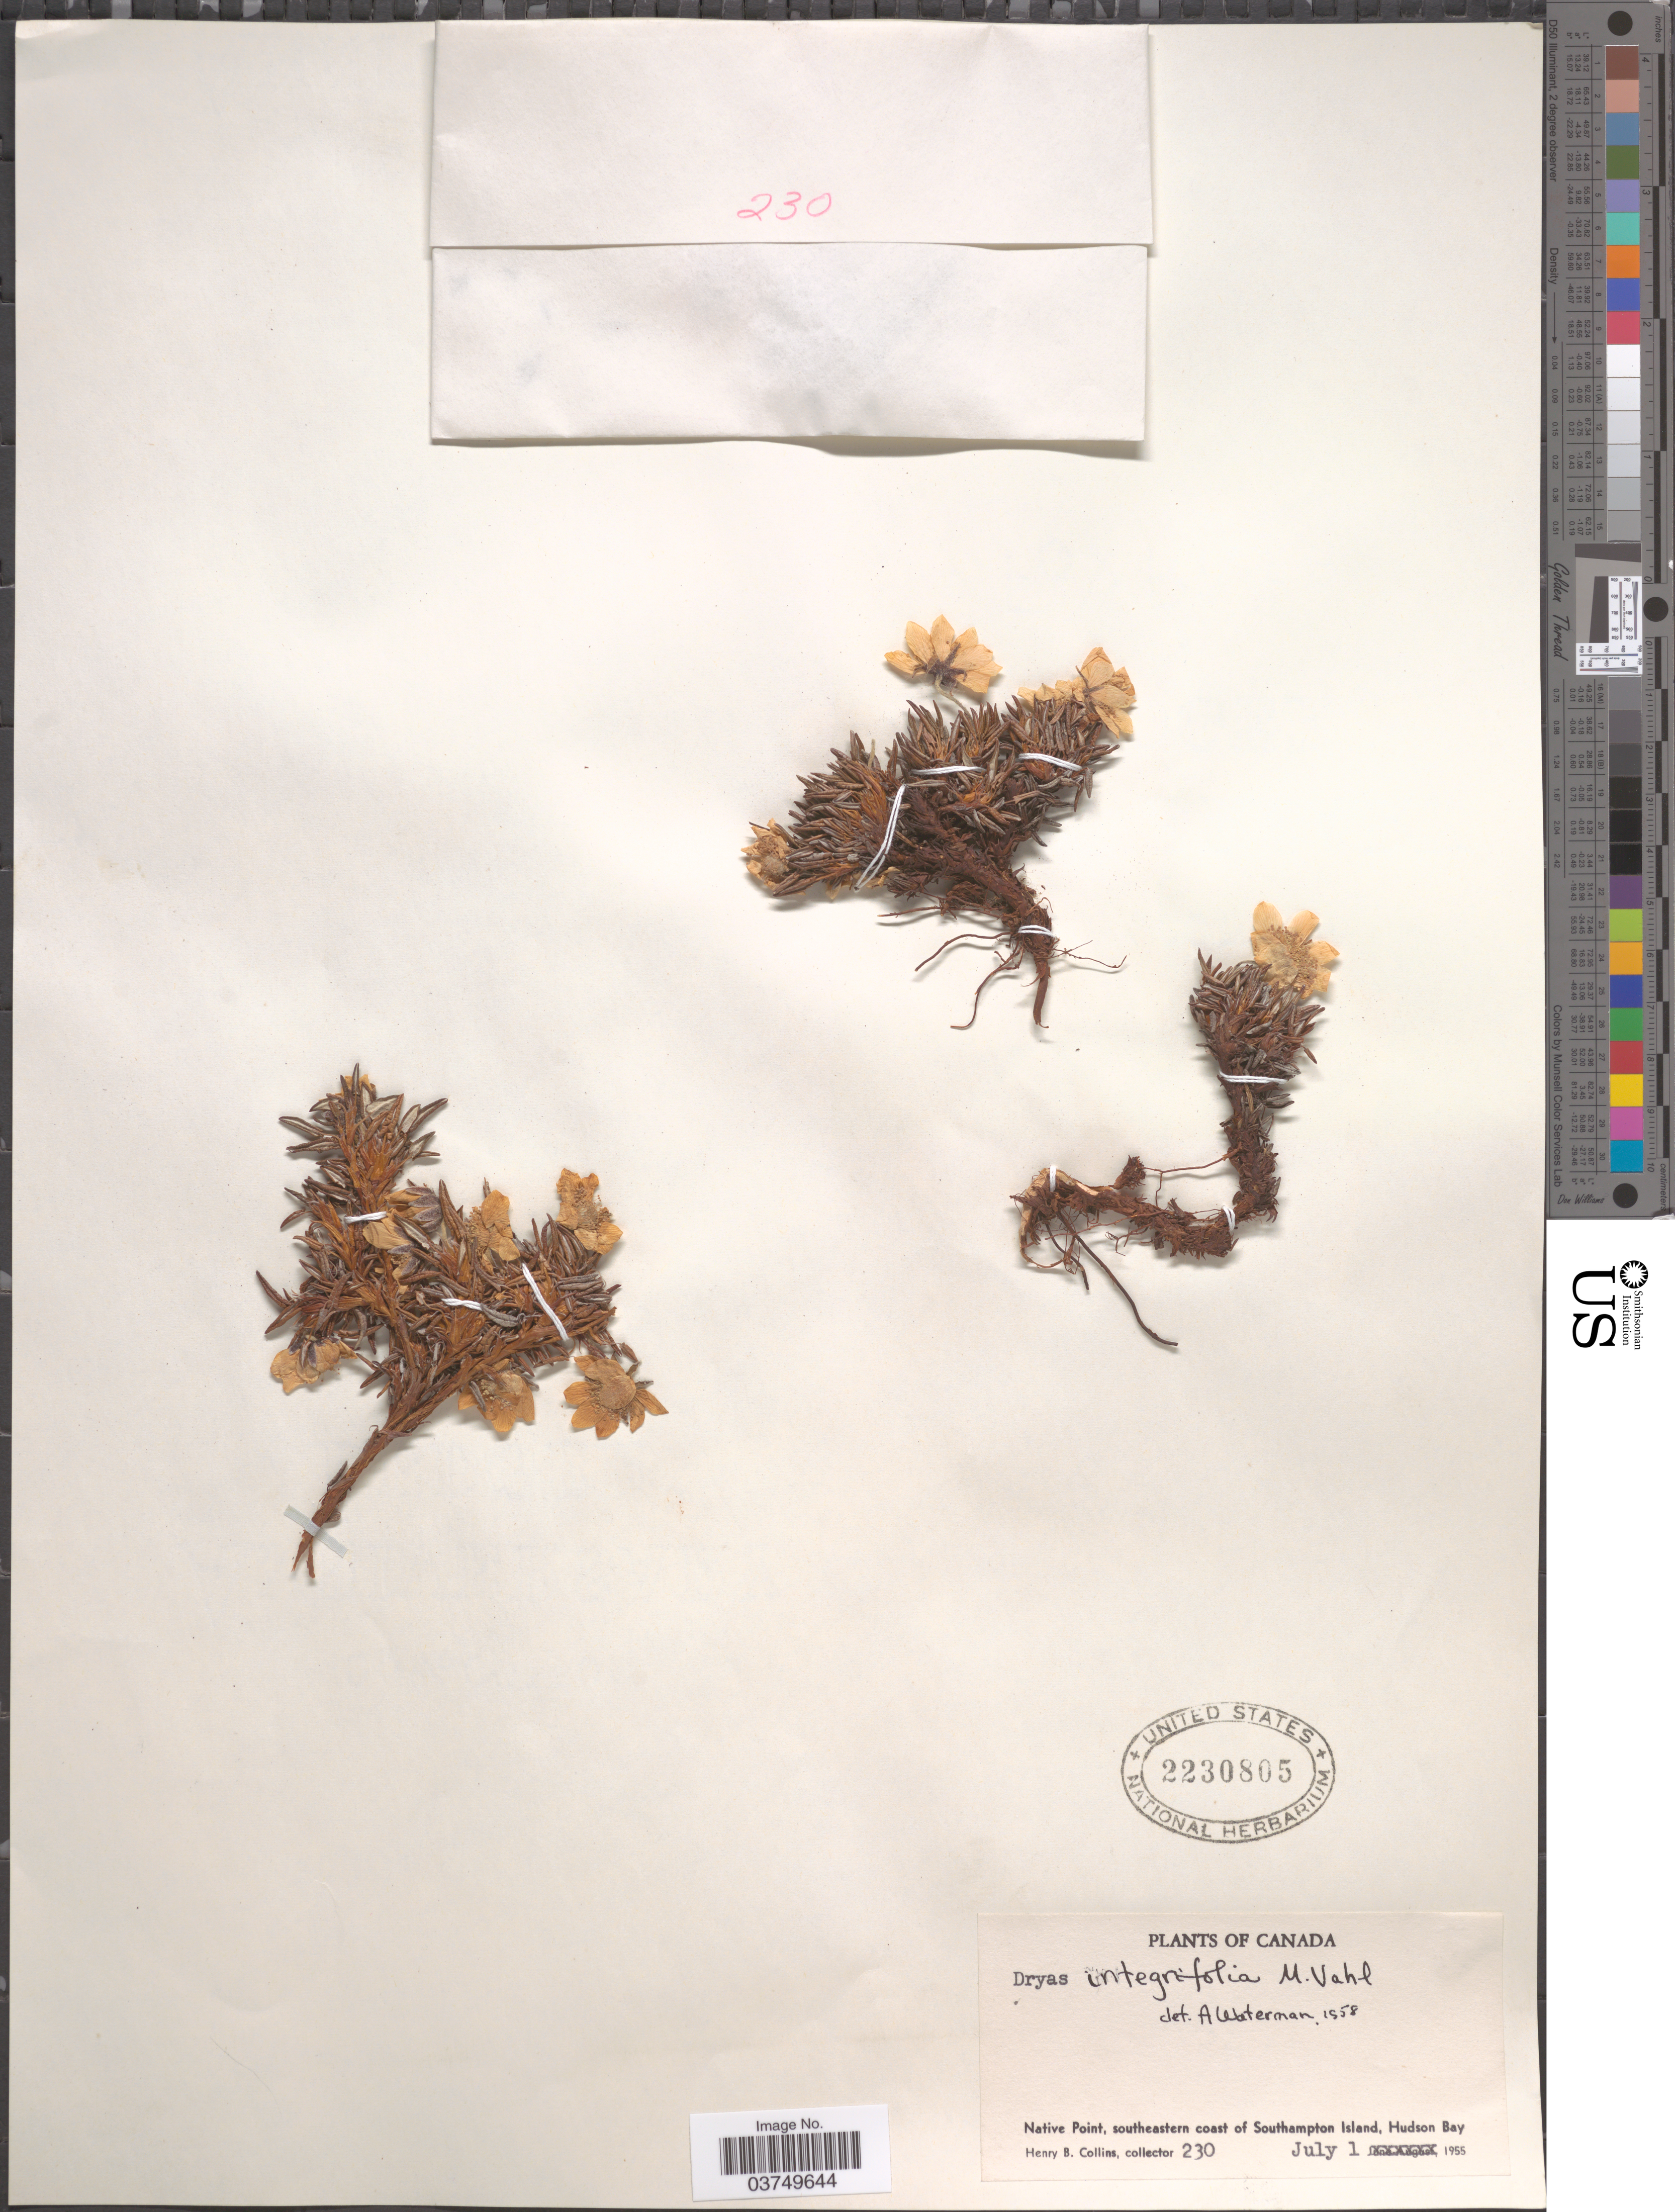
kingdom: Plantae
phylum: Tracheophyta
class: Magnoliopsida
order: Rosales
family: Rosaceae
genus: Dryas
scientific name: Dryas integrifolia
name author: Vahl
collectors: H. Collins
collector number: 230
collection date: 1955-07-01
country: Canada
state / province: Nunavut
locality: Native Point, southeastern coast of Southampton Island, Hudson Bay.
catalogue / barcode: US 2230805